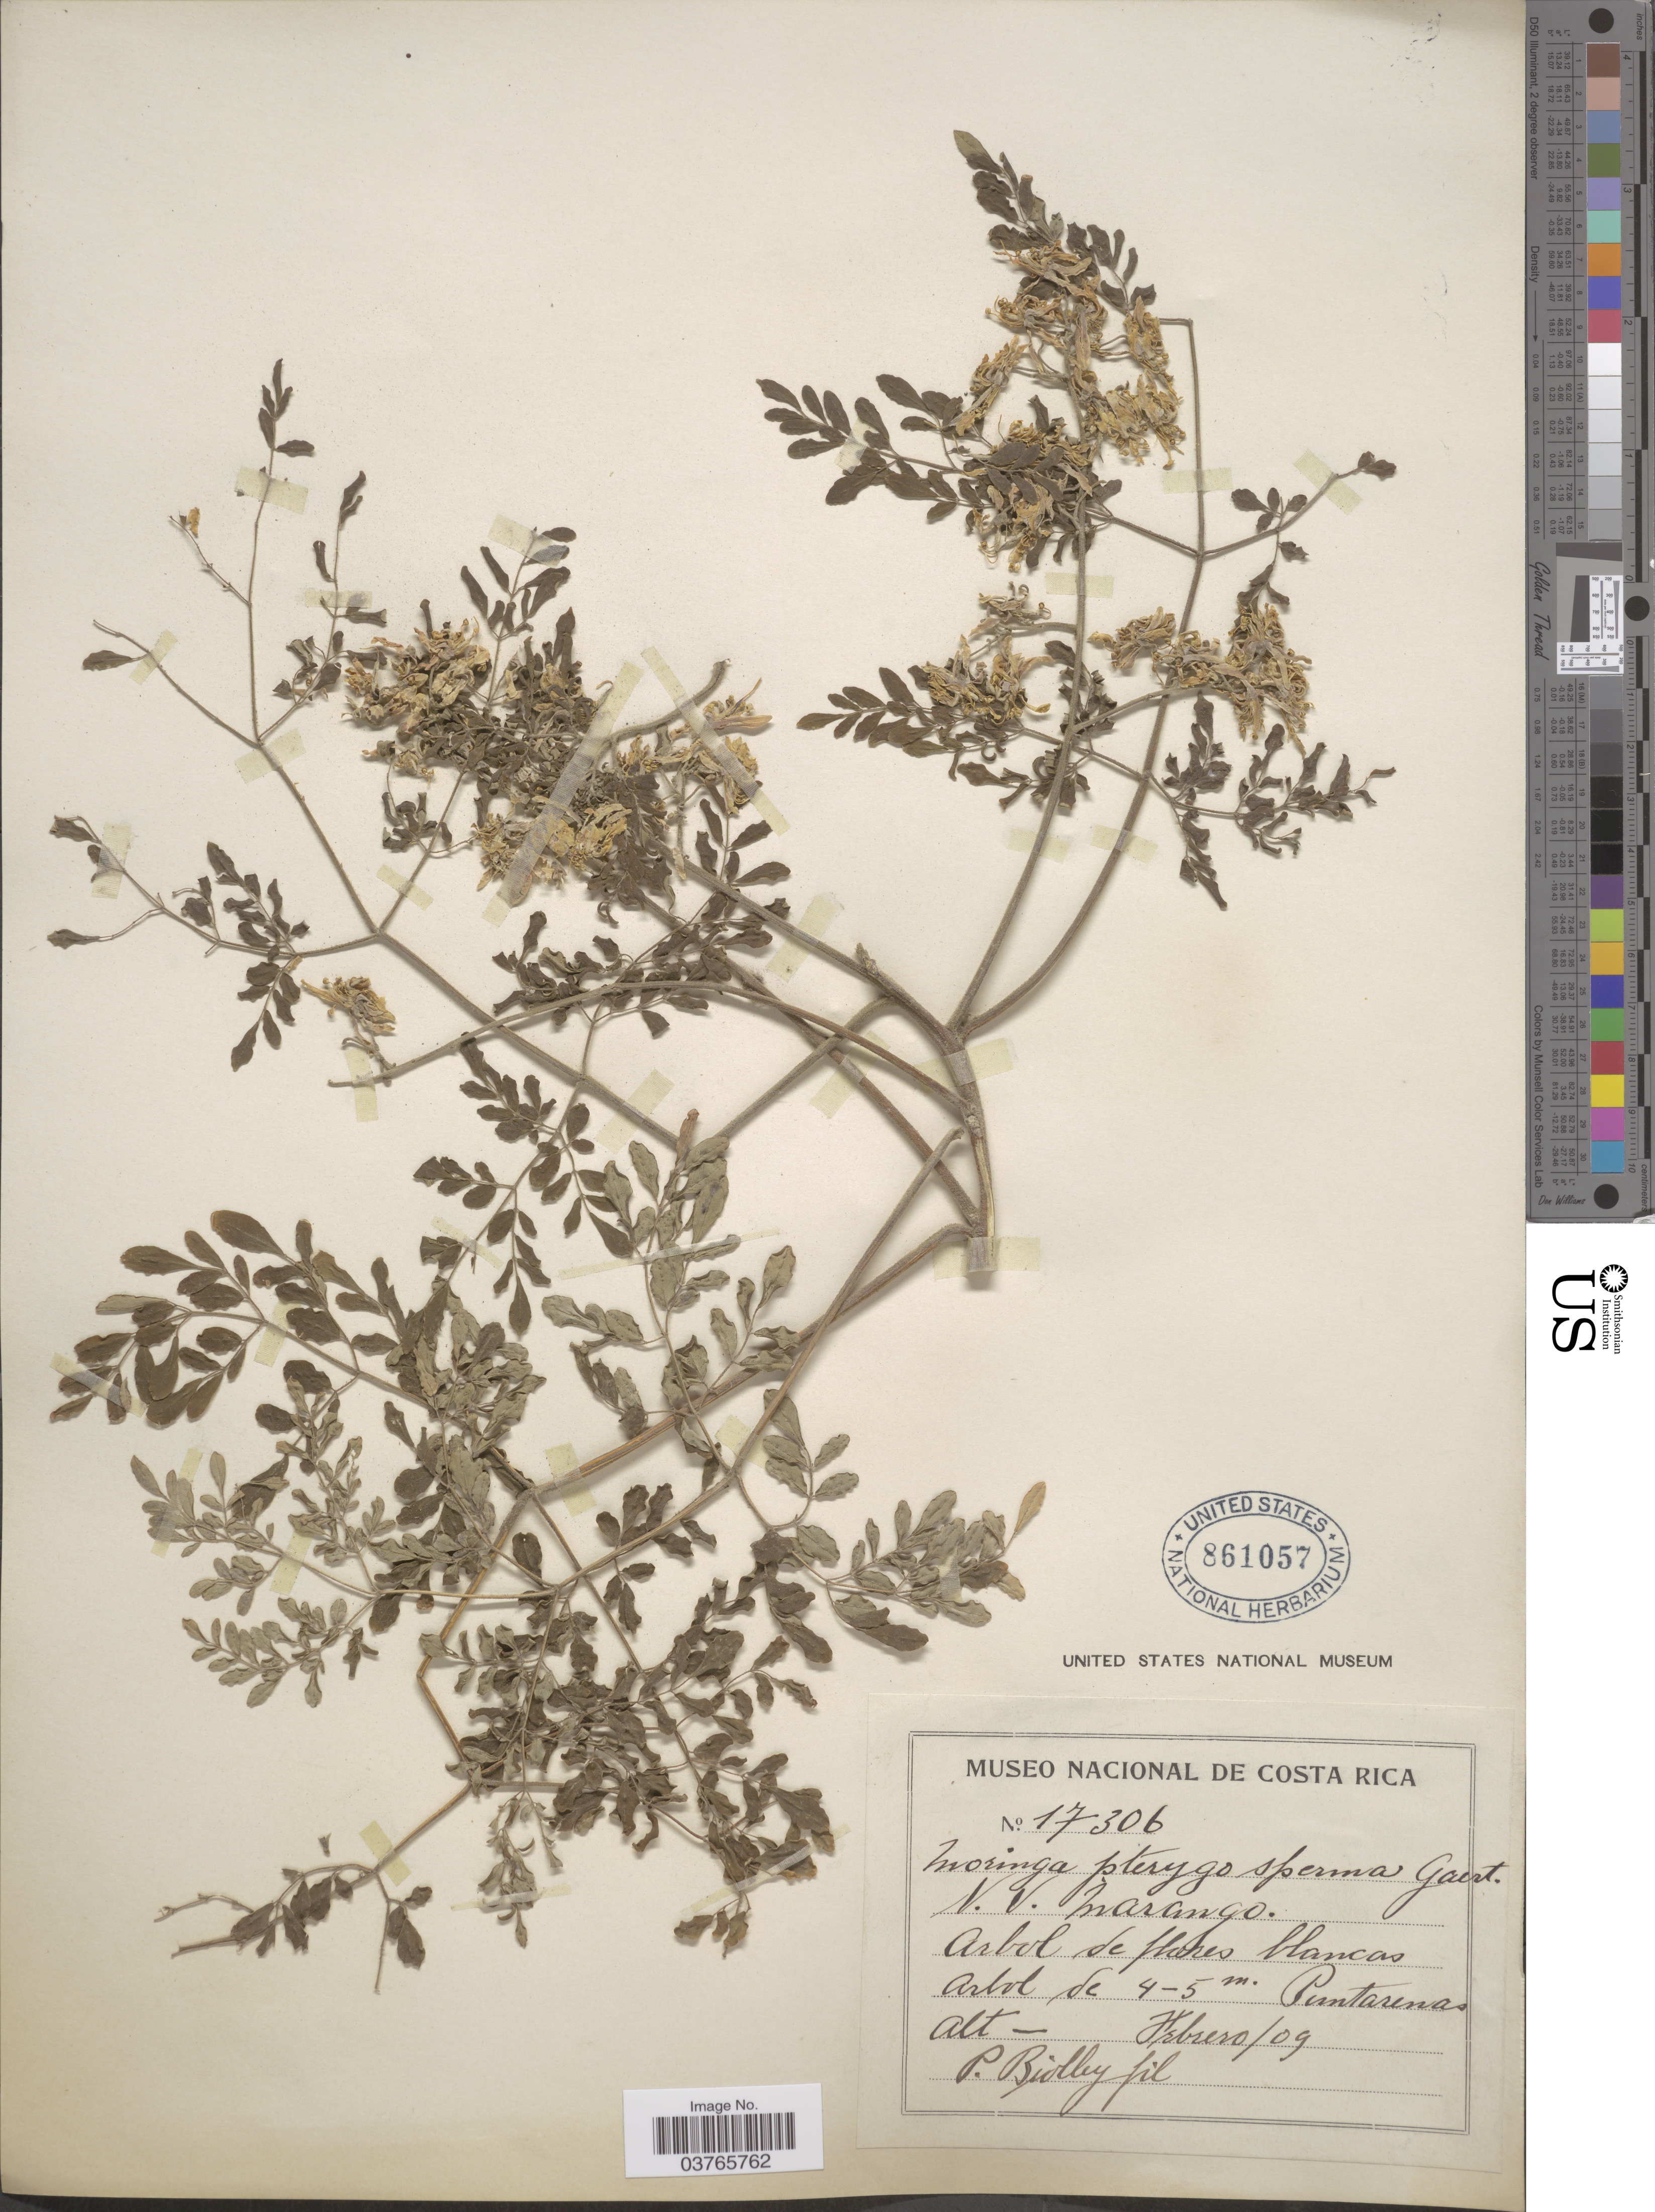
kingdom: Plantae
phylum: Tracheophyta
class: Magnoliopsida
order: Brassicales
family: Moringaceae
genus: Moringa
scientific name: Moringa oleifera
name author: Lam.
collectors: P. Biolley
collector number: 17306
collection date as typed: Transcribed d/m/y: /2/9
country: Costa Rica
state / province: Puntarenas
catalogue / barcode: US 861057